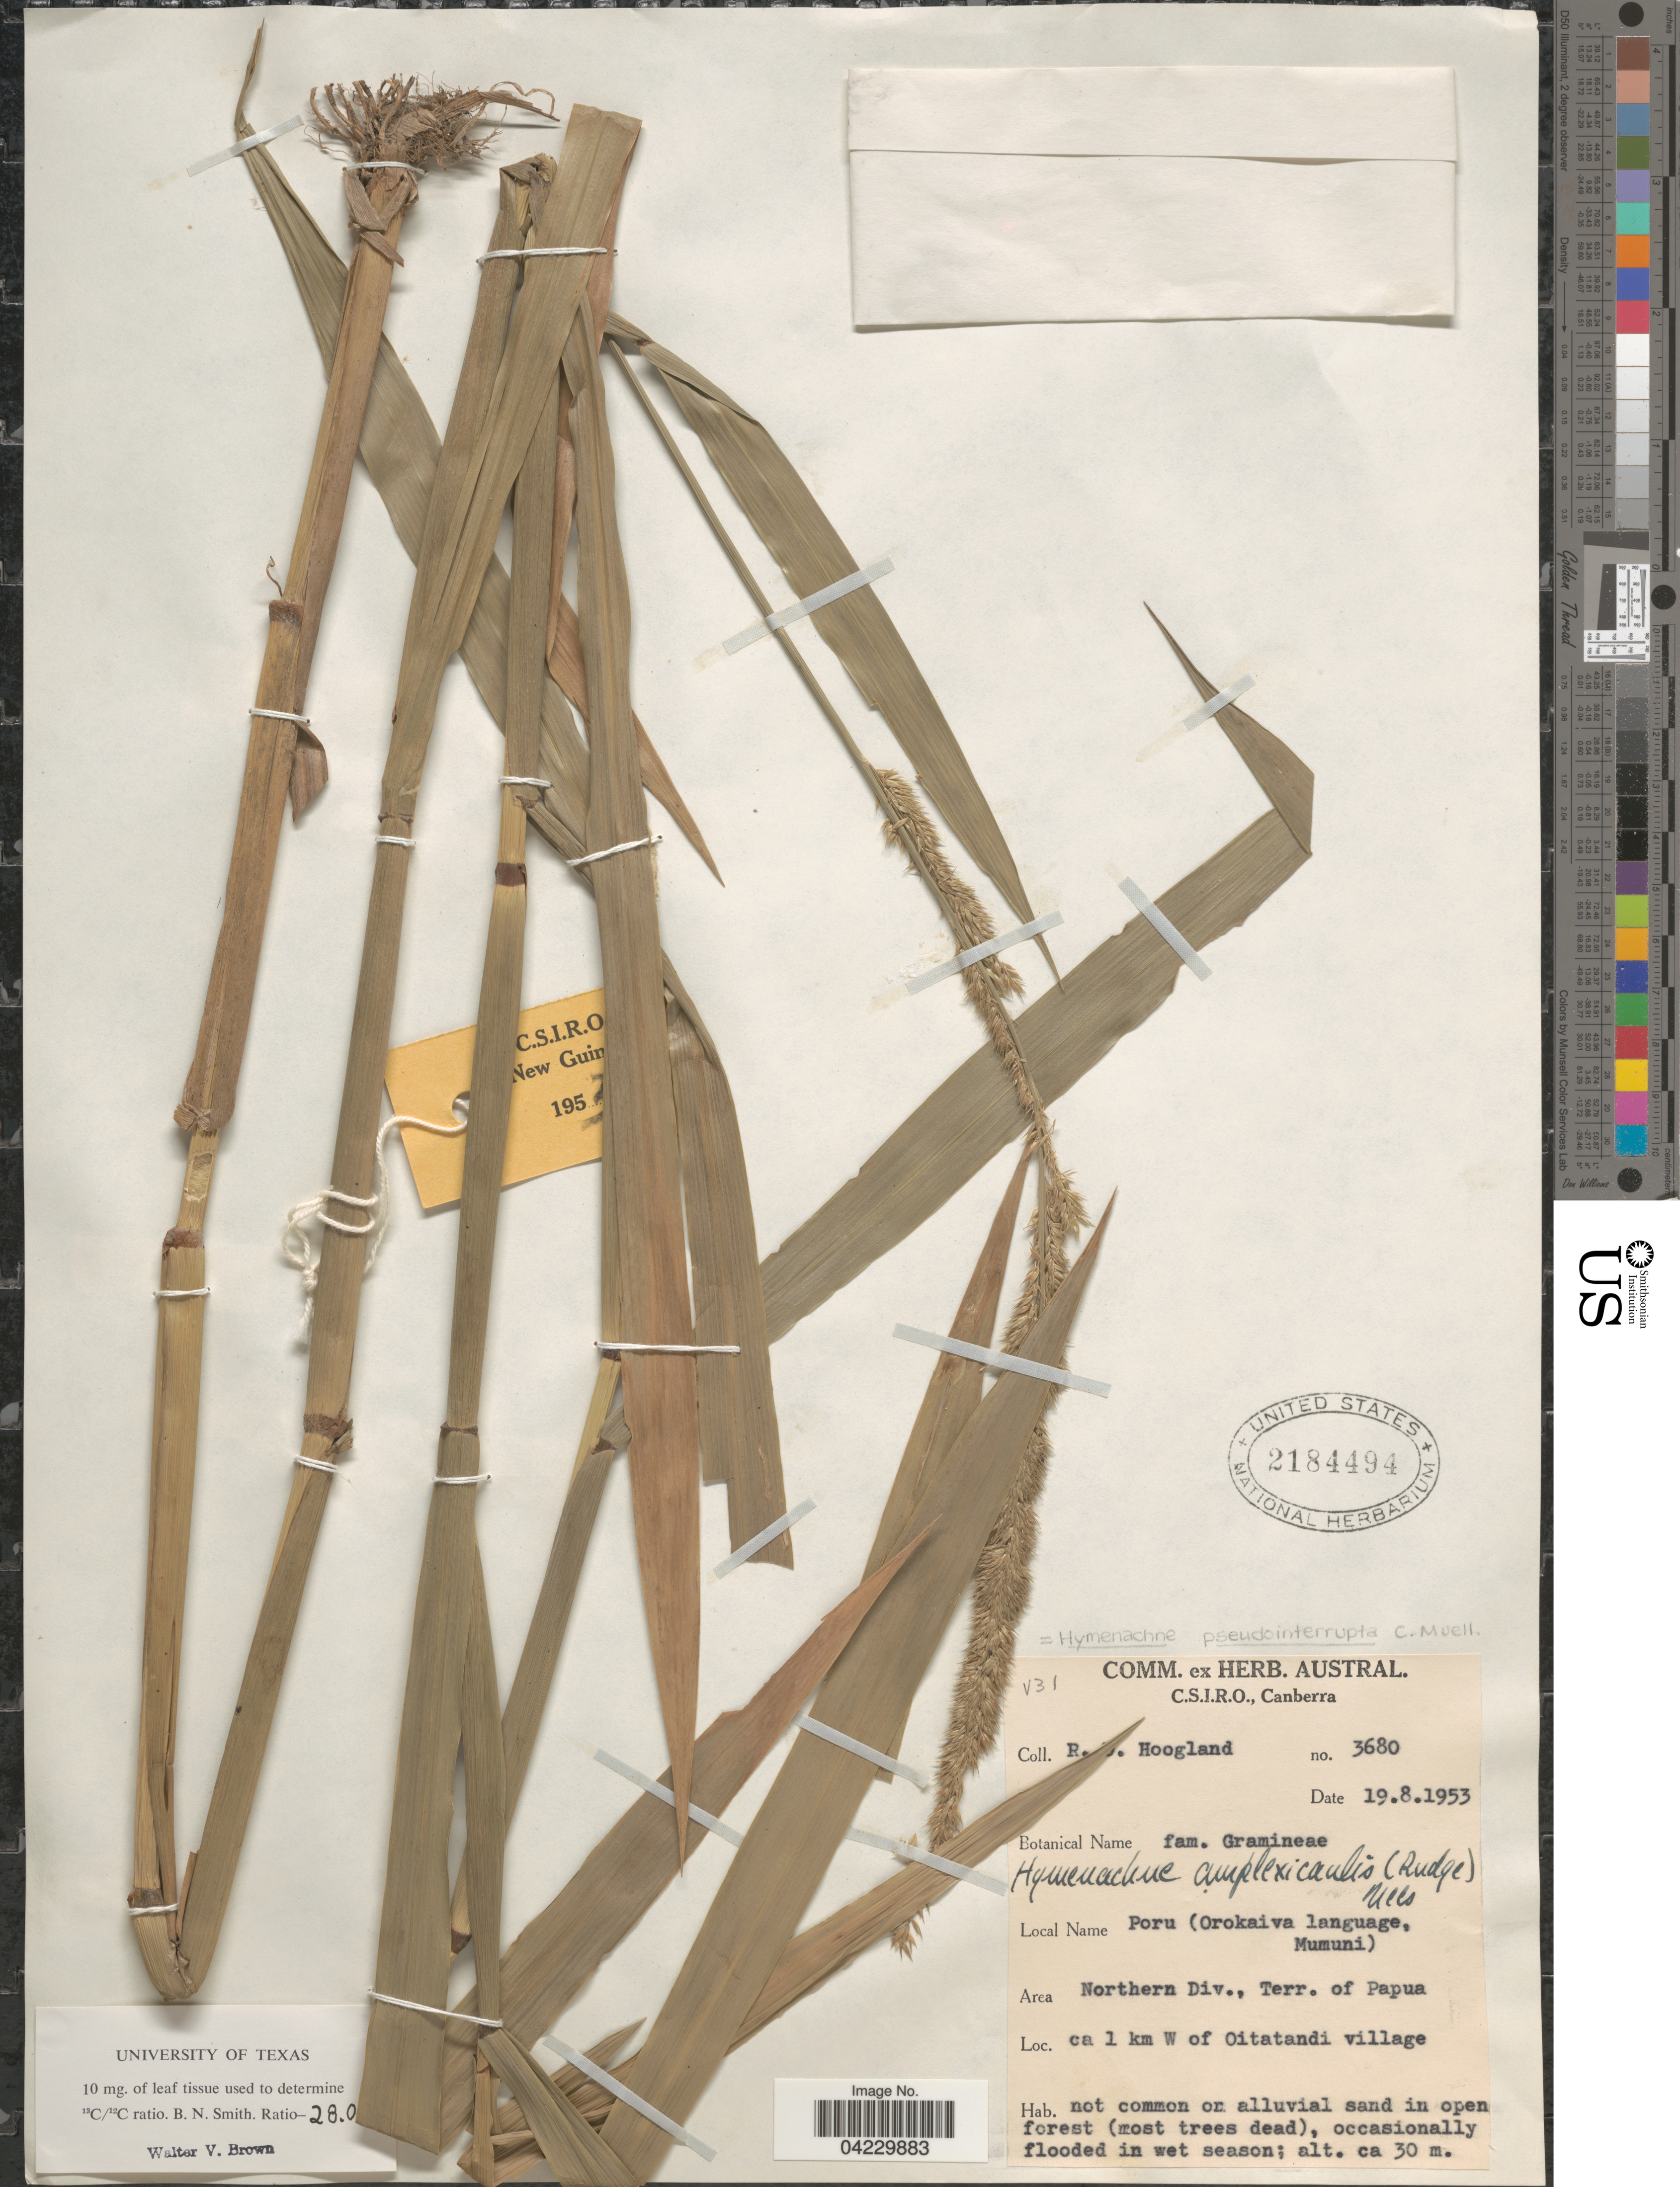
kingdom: Plantae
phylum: Tracheophyta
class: Liliopsida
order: Poales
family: Poaceae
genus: Hymenachne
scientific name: Hymenachne amplexicaulis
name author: (Rudge) Nees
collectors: R. D. Hoogland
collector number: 3680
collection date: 1953-08-19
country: Papua New Guinea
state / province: Northern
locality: Area Northern Div., Terr. of Papua. ca 1 km W of Oitatandi village. Not common on alluvial sand in open forest (most trees dead).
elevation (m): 30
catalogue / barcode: US 2184494